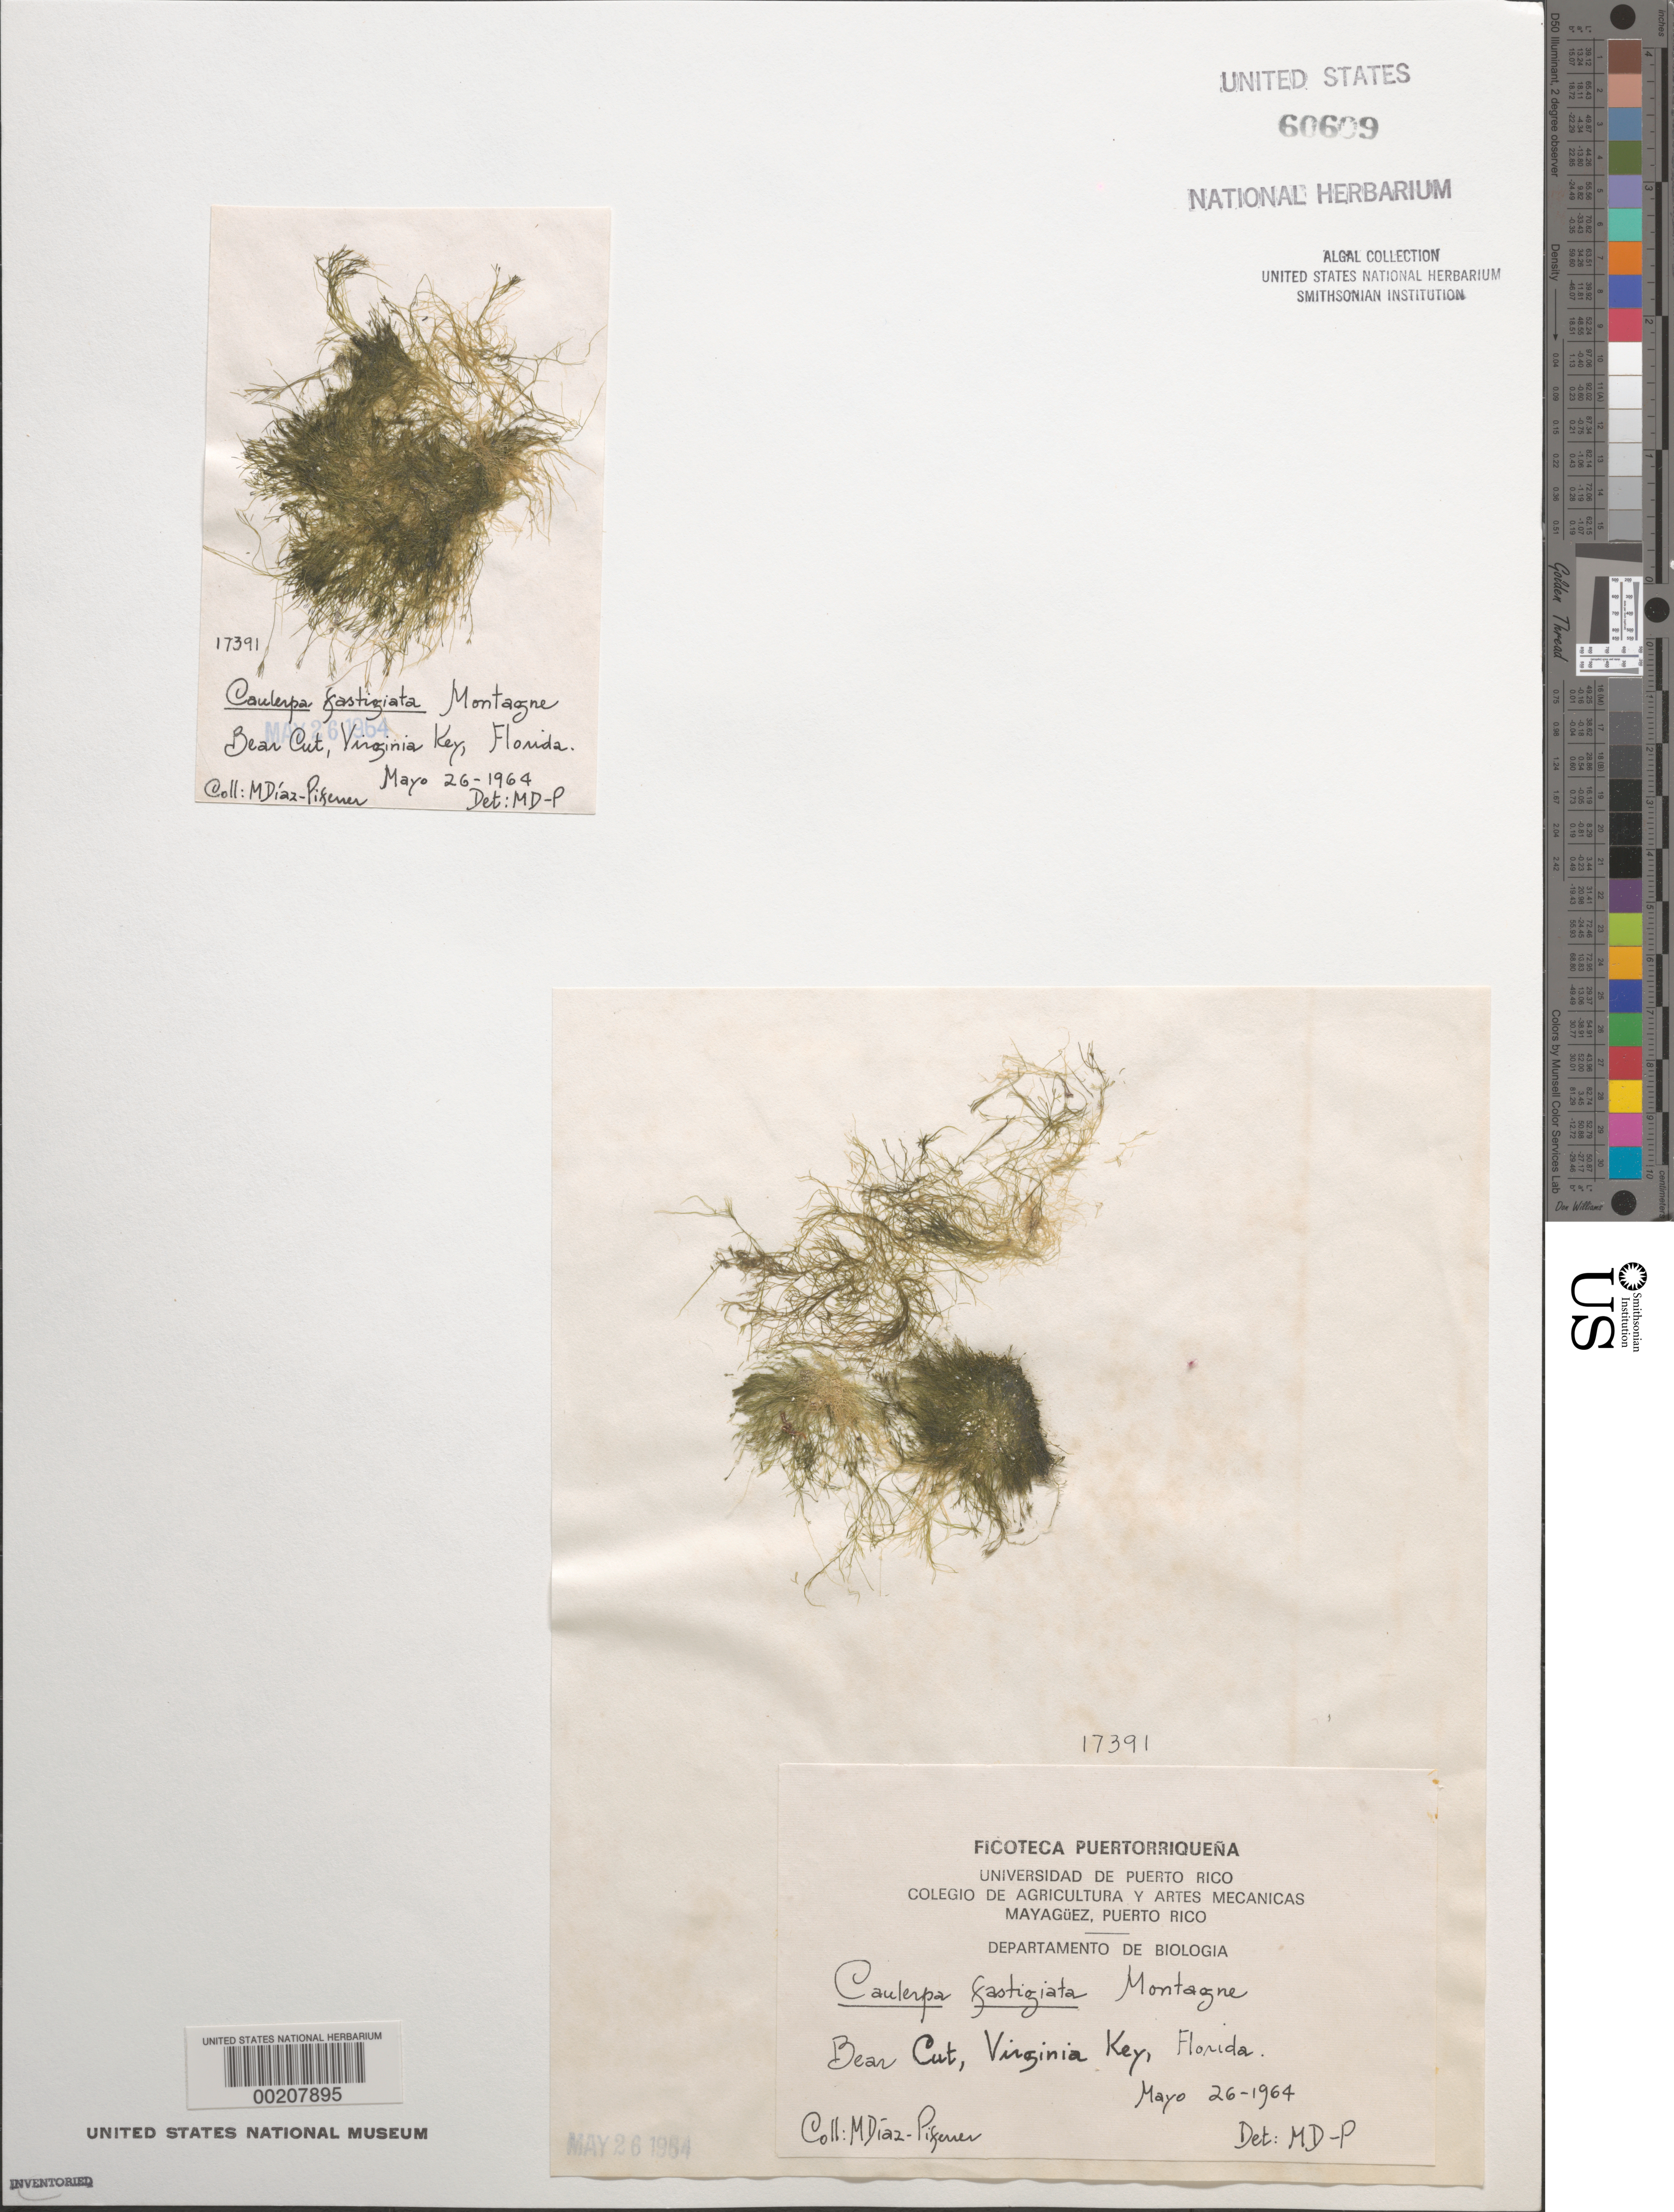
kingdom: Plantae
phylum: Chlorophyta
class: Ulvophyceae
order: Bryopsidales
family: Caulerpaceae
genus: Caulerpa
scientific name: Caulerpa fastigiata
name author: Mont.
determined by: Diaz-Piferrer, M.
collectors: M. Diaz-Piferrer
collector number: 17391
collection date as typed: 26 May 1964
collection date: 1964-05-26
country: United States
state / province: Florida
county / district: Miami-Dade County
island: Virginia Key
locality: Bear Cut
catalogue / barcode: US 60609